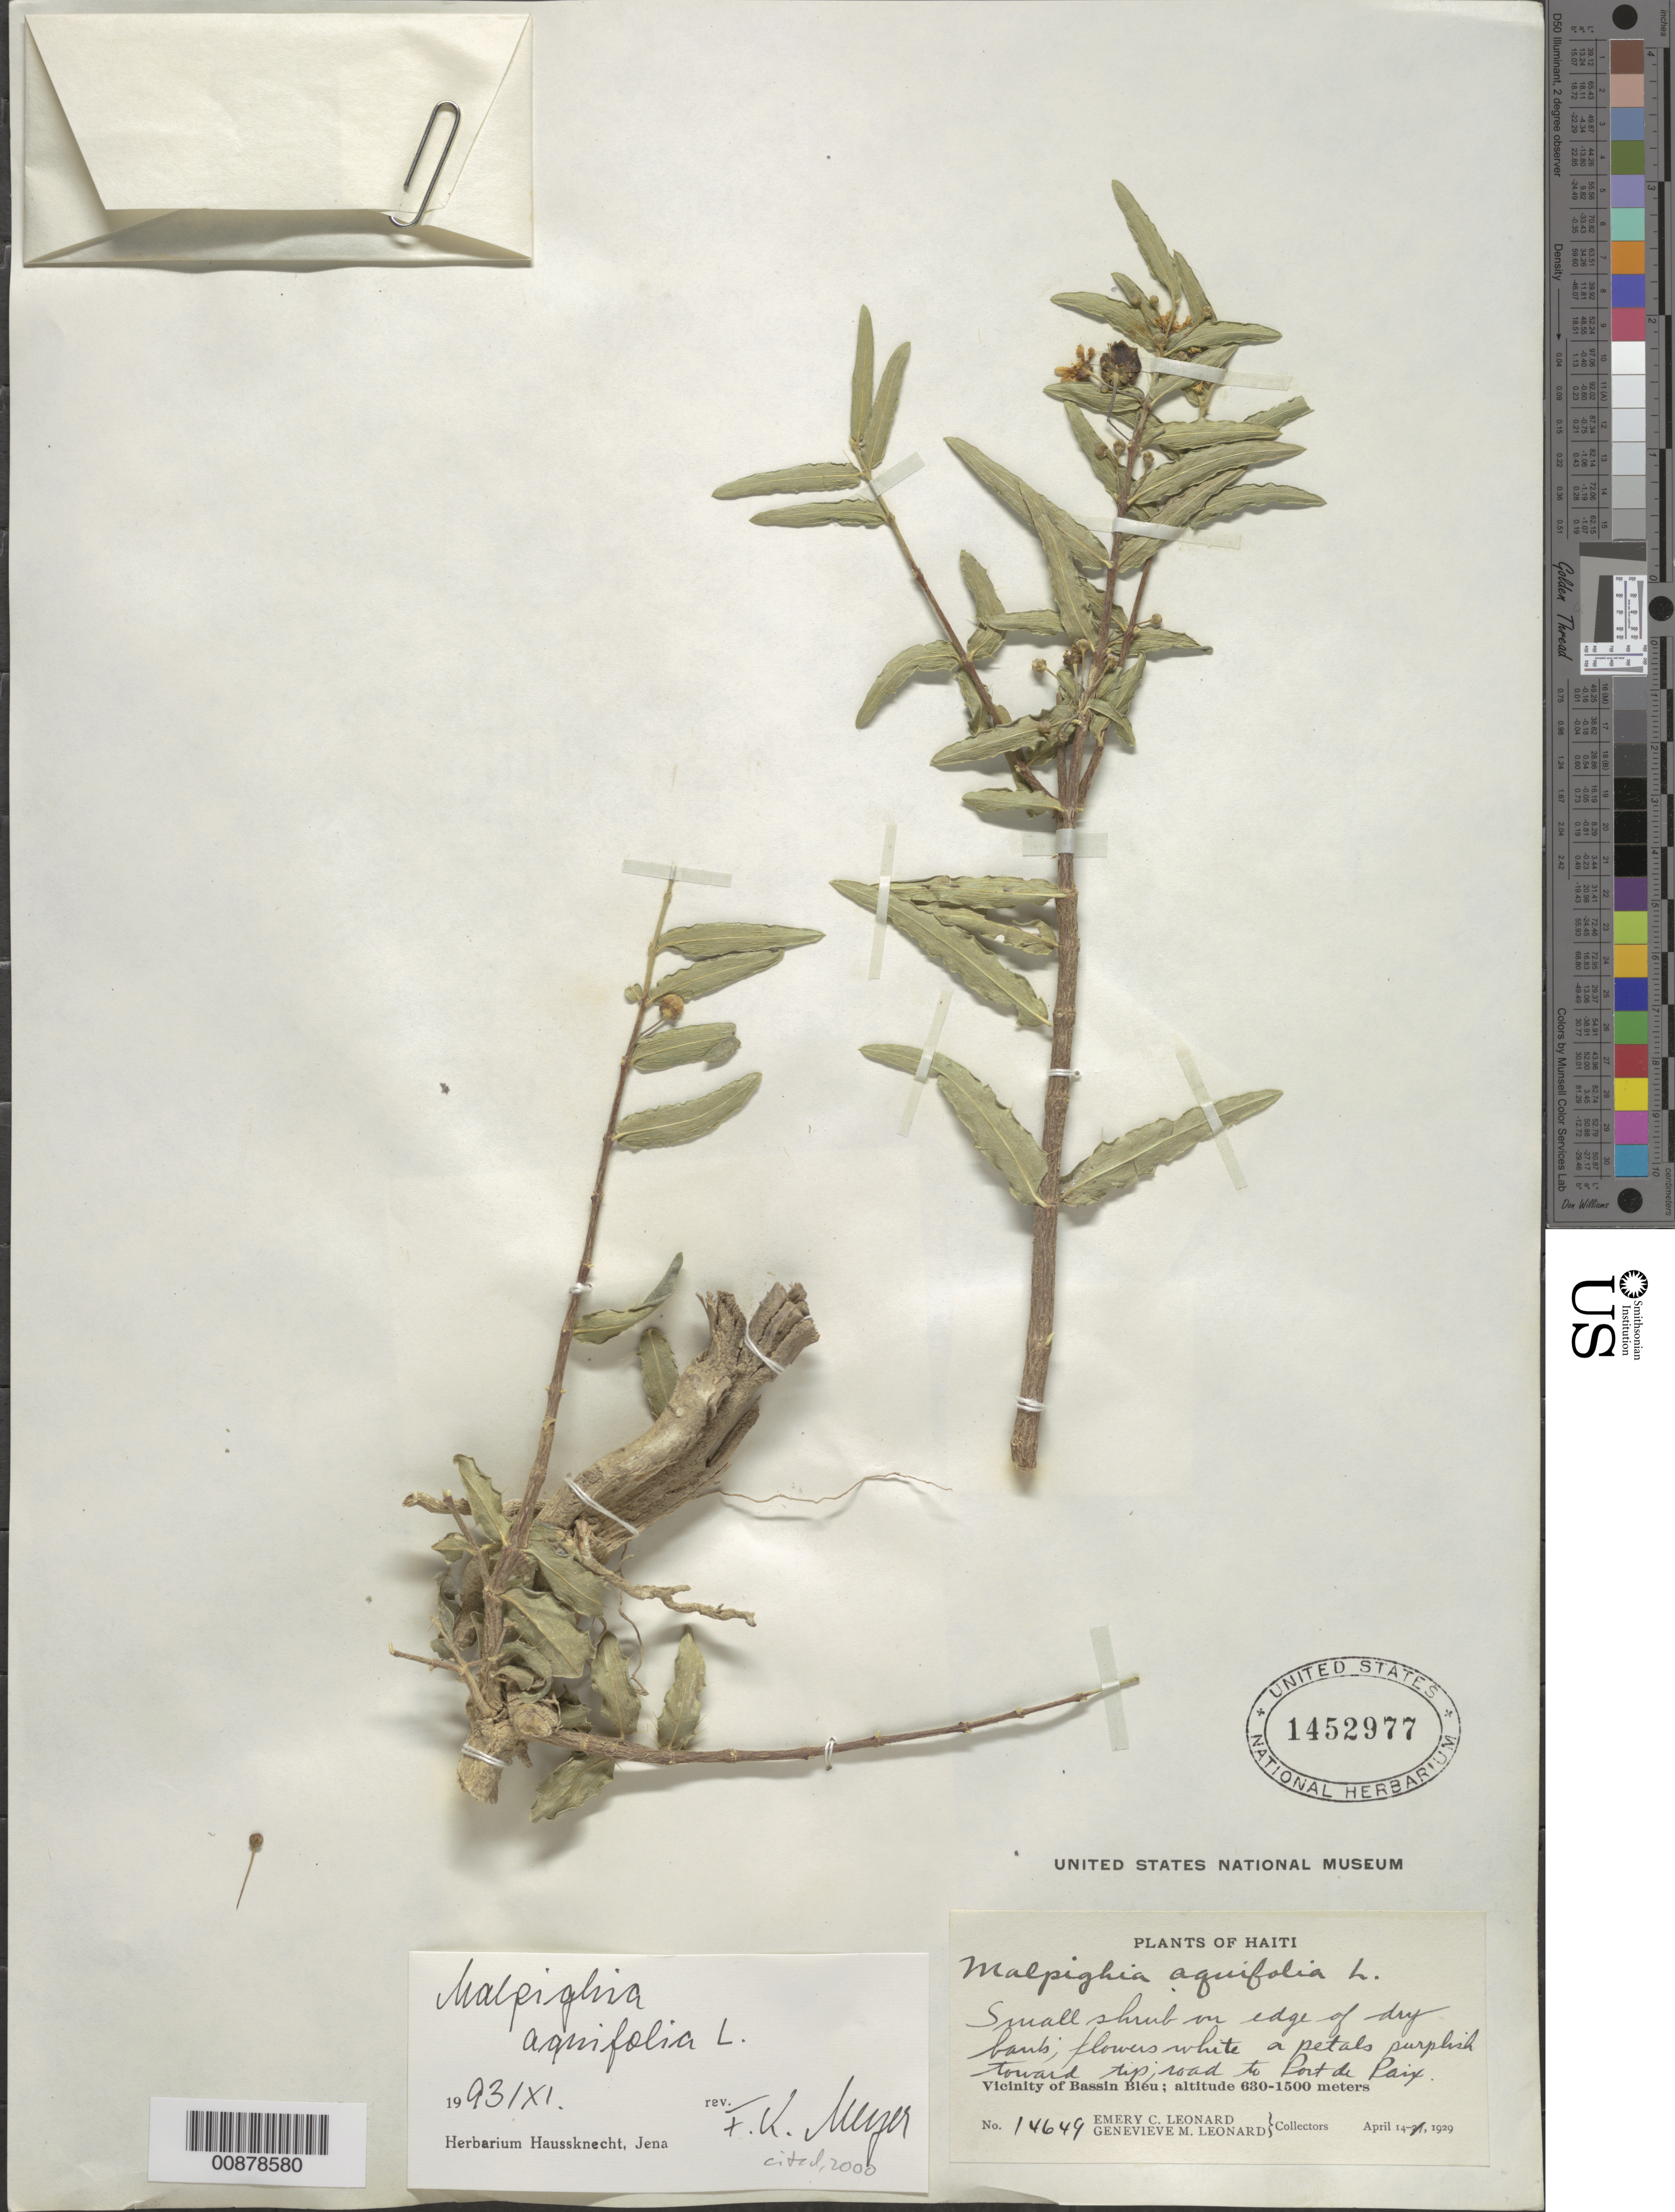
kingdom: Plantae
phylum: Tracheophyta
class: Magnoliopsida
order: Malpighiales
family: Malpighiaceae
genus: Malpighia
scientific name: Malpighia aquifolia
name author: L.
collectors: E. C. Leonard & G. M. Leonard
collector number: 14649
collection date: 1929-04-14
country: Haiti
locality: Road to Port de Paix. Vicinity of Bassin Bleu.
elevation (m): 630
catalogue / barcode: US 1452977